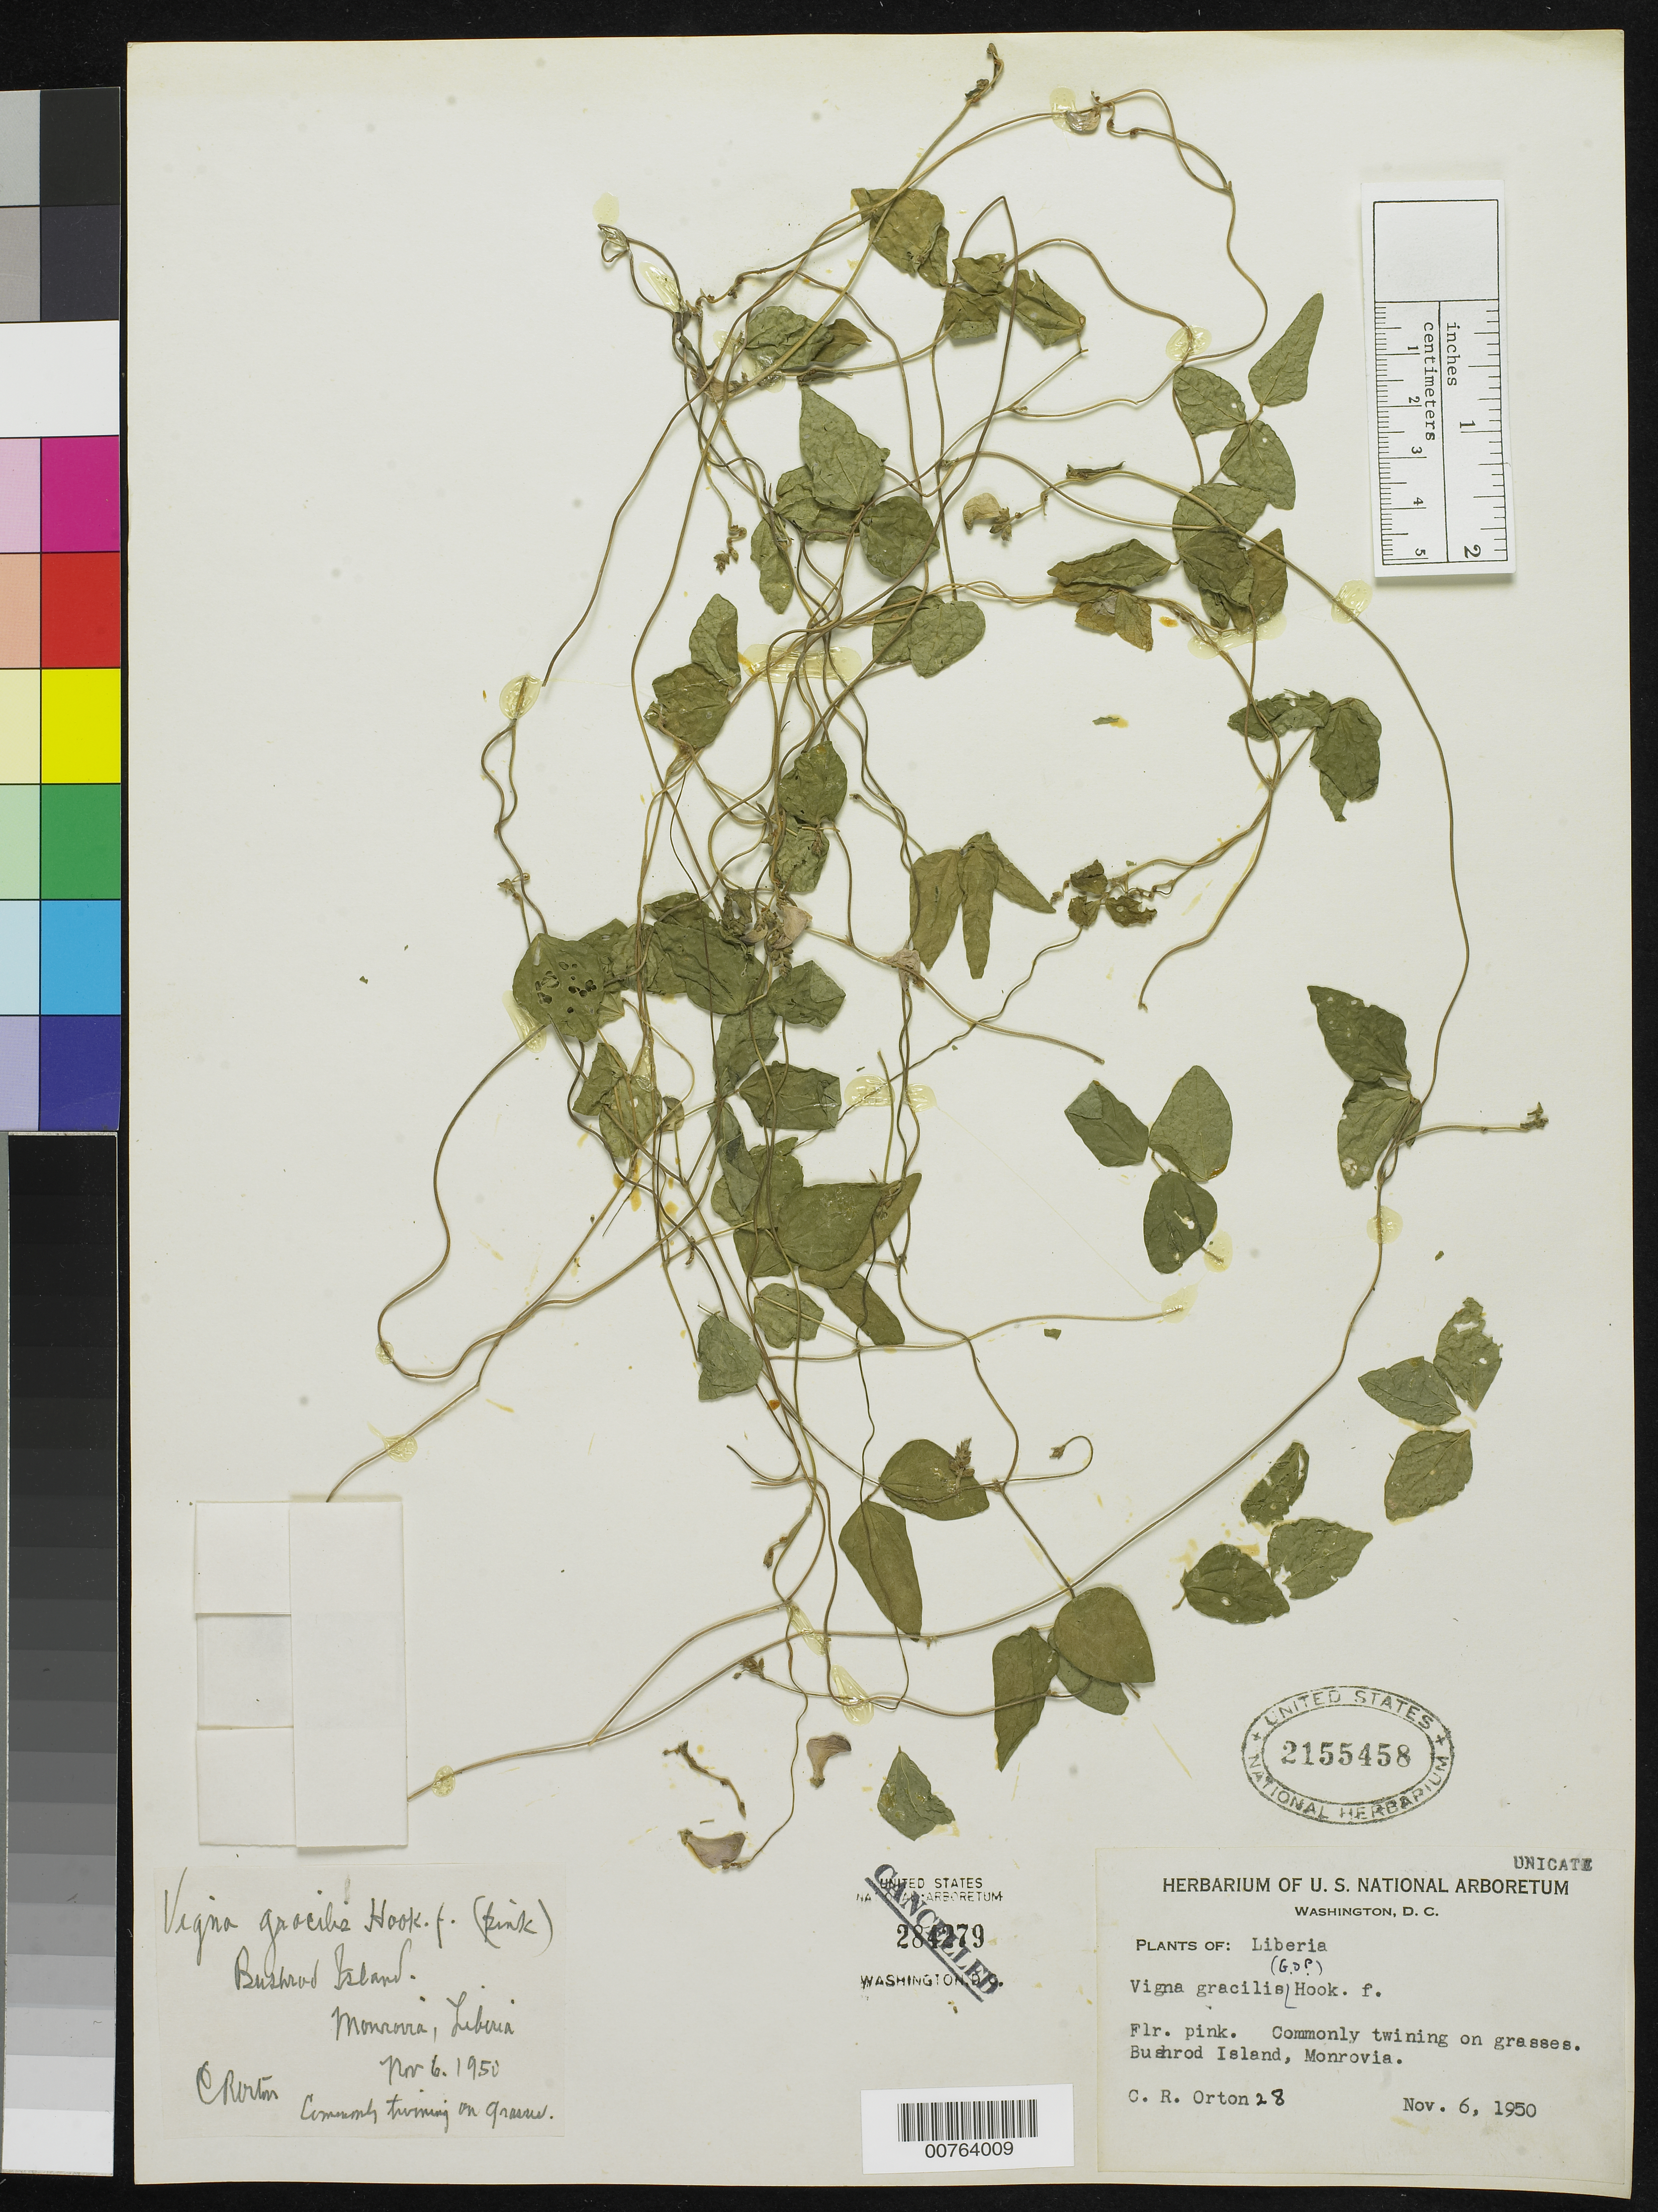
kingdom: Plantae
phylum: Tracheophyta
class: Magnoliopsida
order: Fabales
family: Fabaceae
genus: Vigna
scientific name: Vigna gracilis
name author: (Guill. & Perr.) Hook. f.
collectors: C. Orton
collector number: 28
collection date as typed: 6 Nov 1950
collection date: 1950-11-06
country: Liberia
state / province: Montserrado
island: Bushrod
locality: Monrovia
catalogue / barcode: US 2155458